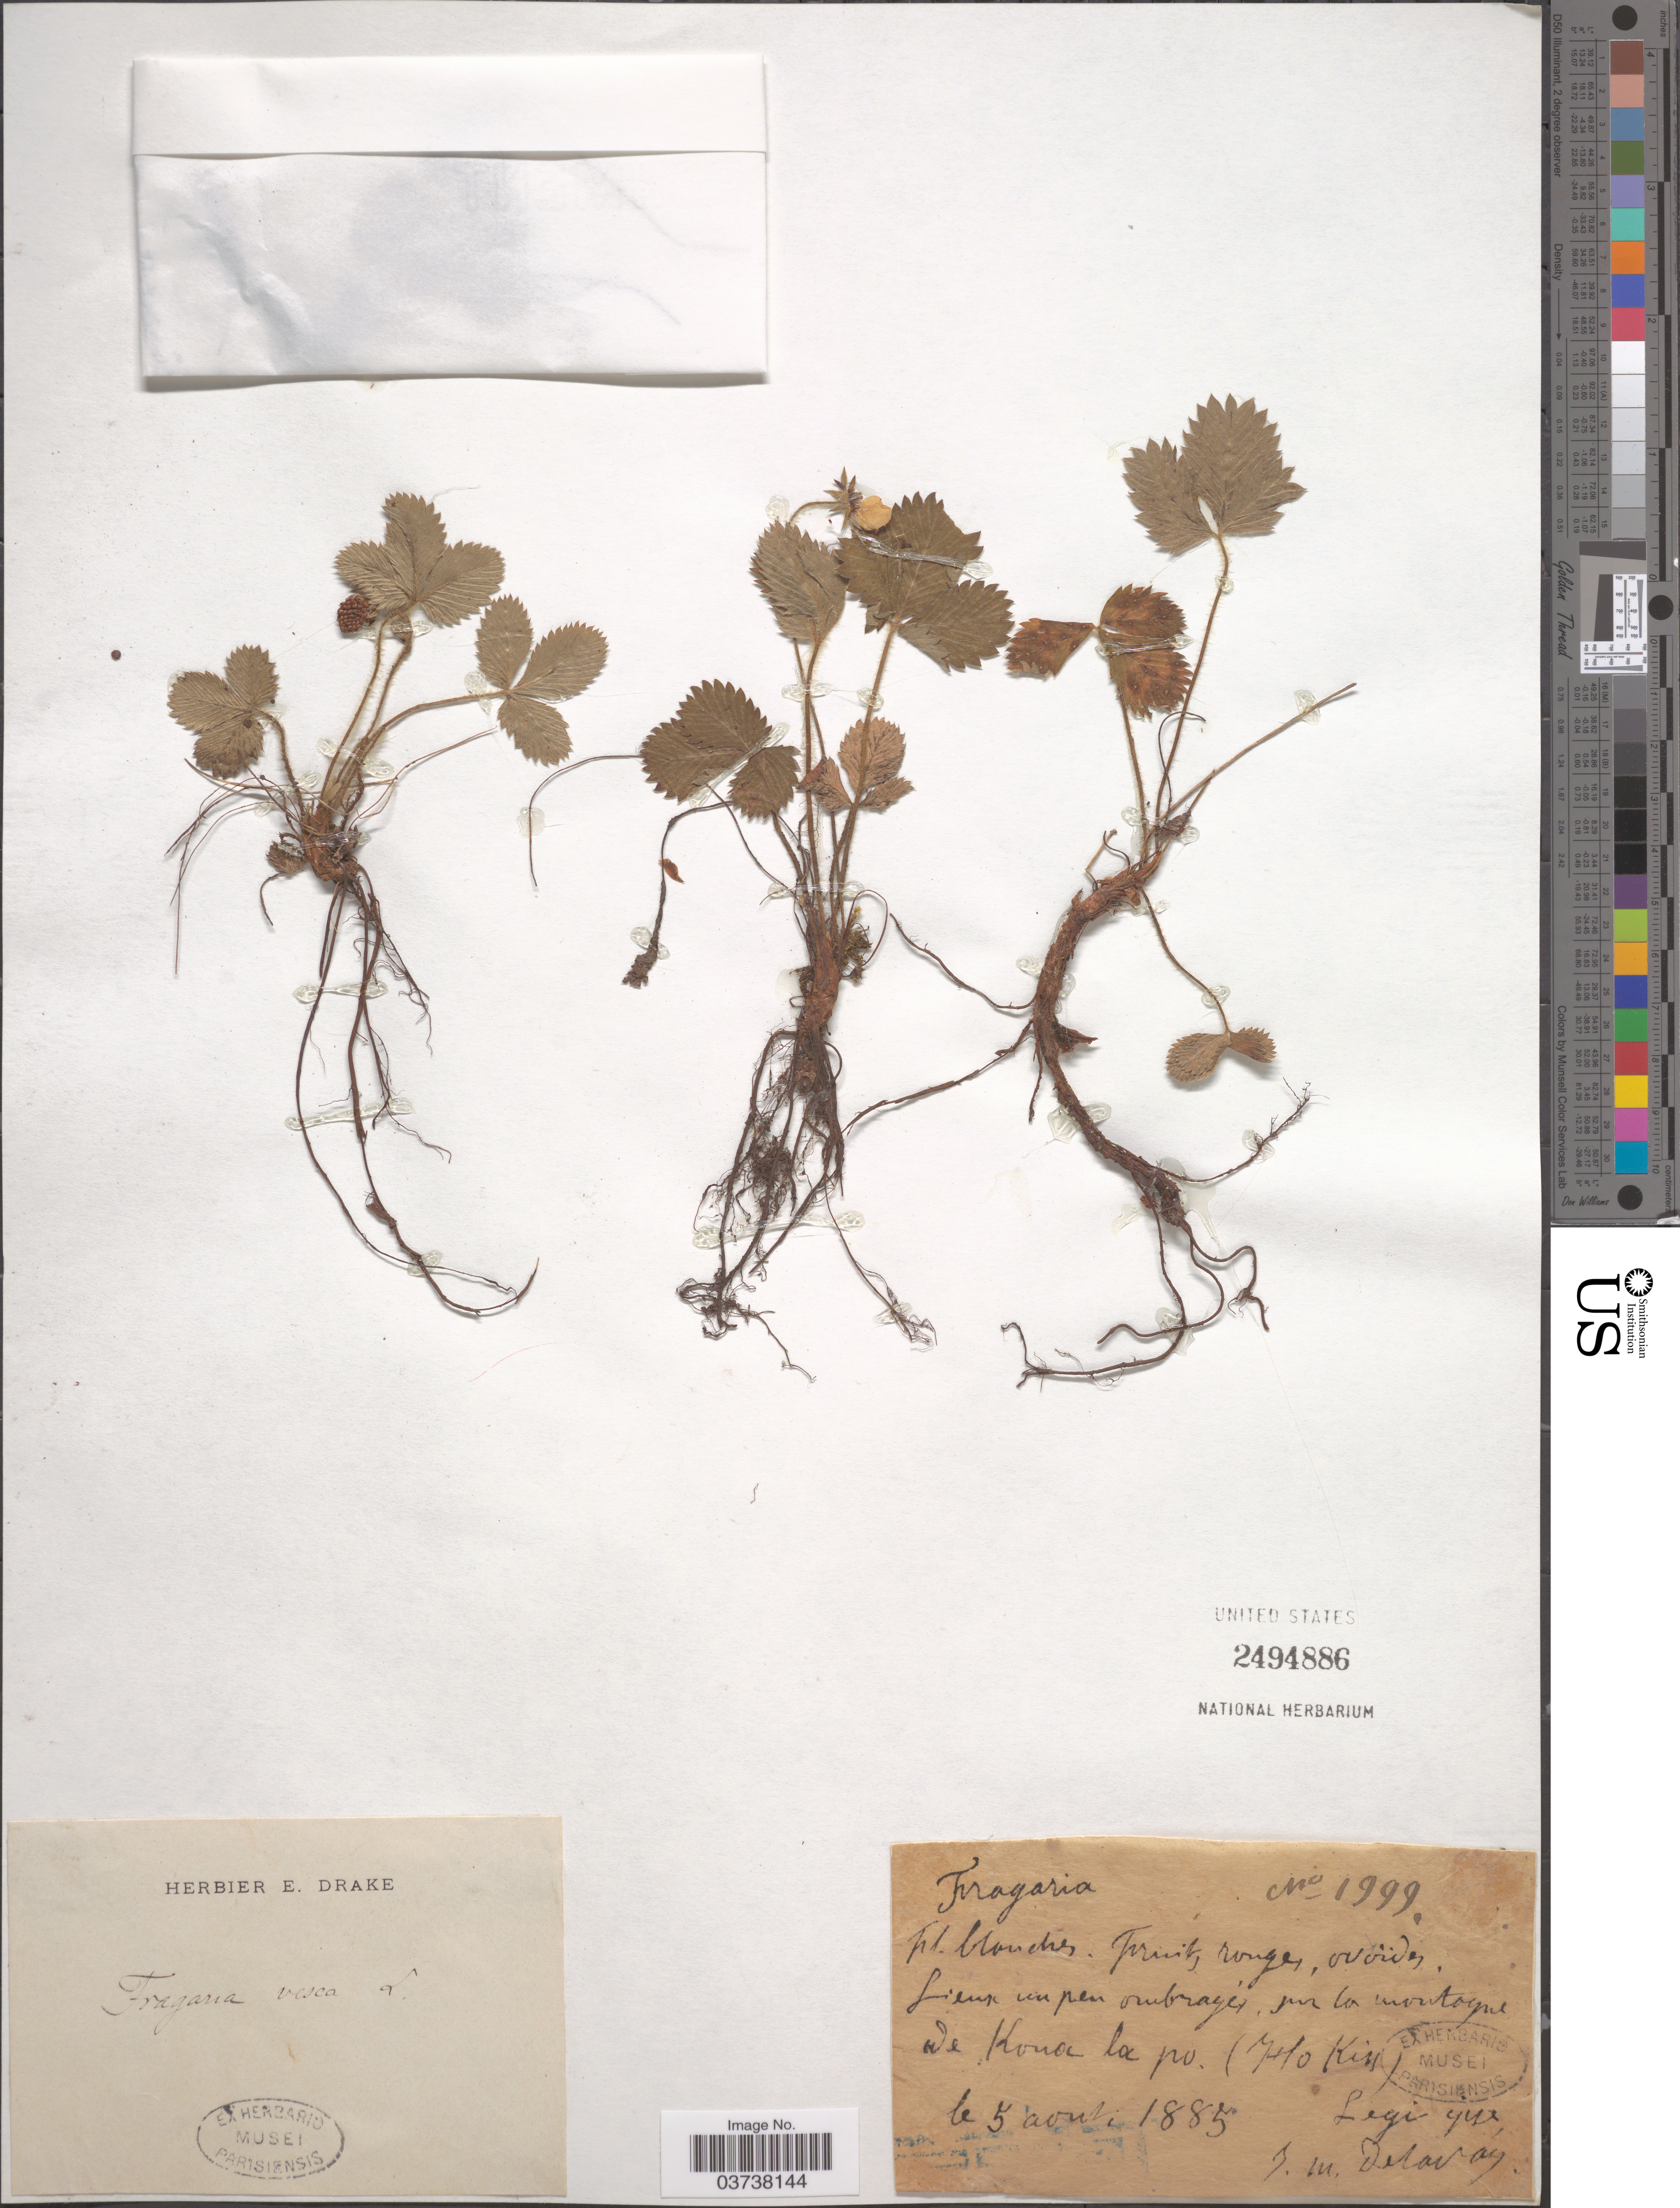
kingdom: Plantae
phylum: Tracheophyta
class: Magnoliopsida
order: Rosales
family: Rosaceae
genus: Fragaria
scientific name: Fragaria vesca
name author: L.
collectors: J. Delavay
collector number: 1999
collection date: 1885-08-05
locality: Lieux im pen ombrages, sur la montagne We Kona la po. (Ho Kin). [interpreted]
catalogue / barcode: US 2494886